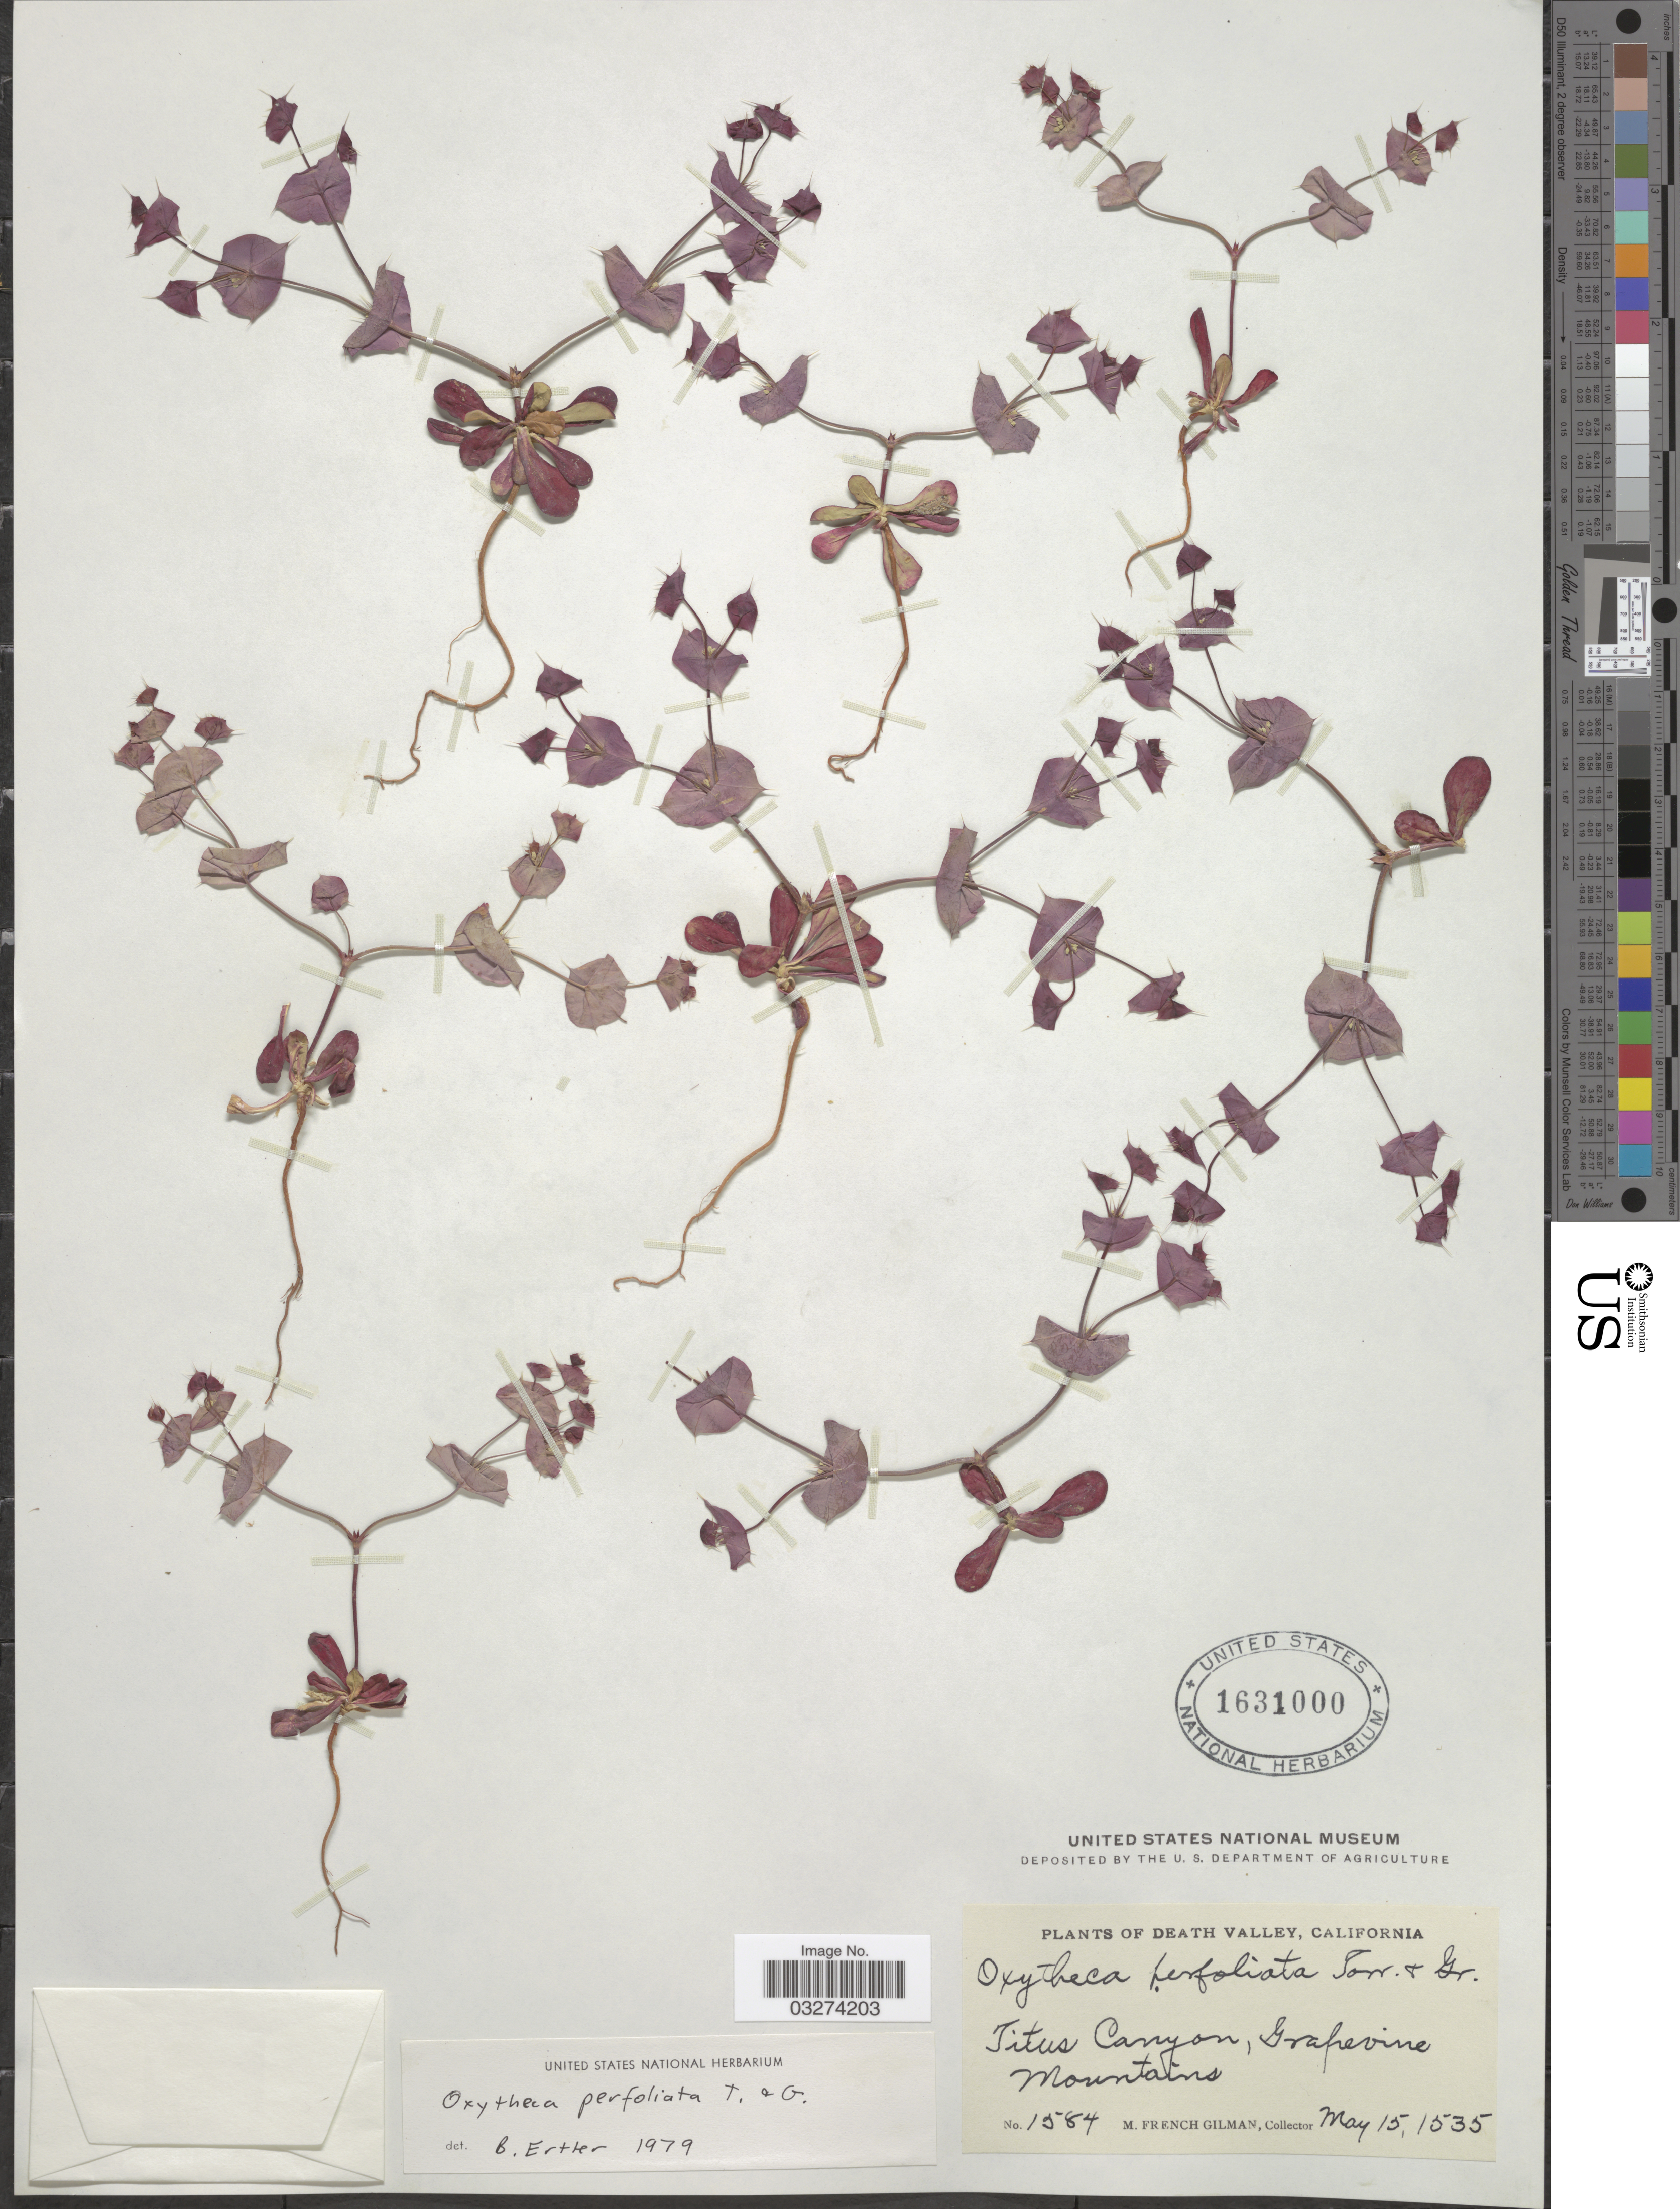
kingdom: Plantae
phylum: Tracheophyta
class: Magnoliopsida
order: Caryophyllales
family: Polygonaceae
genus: Oxytheca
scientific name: Oxytheca perfoliata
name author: Torr. & A. Gray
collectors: M. F. Gilman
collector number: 1584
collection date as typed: Transcribed d/m/y: 15/5/1535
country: United States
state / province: California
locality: Death Valley. Titus Canyon, Grapevine Mountains.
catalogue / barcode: US 1631000